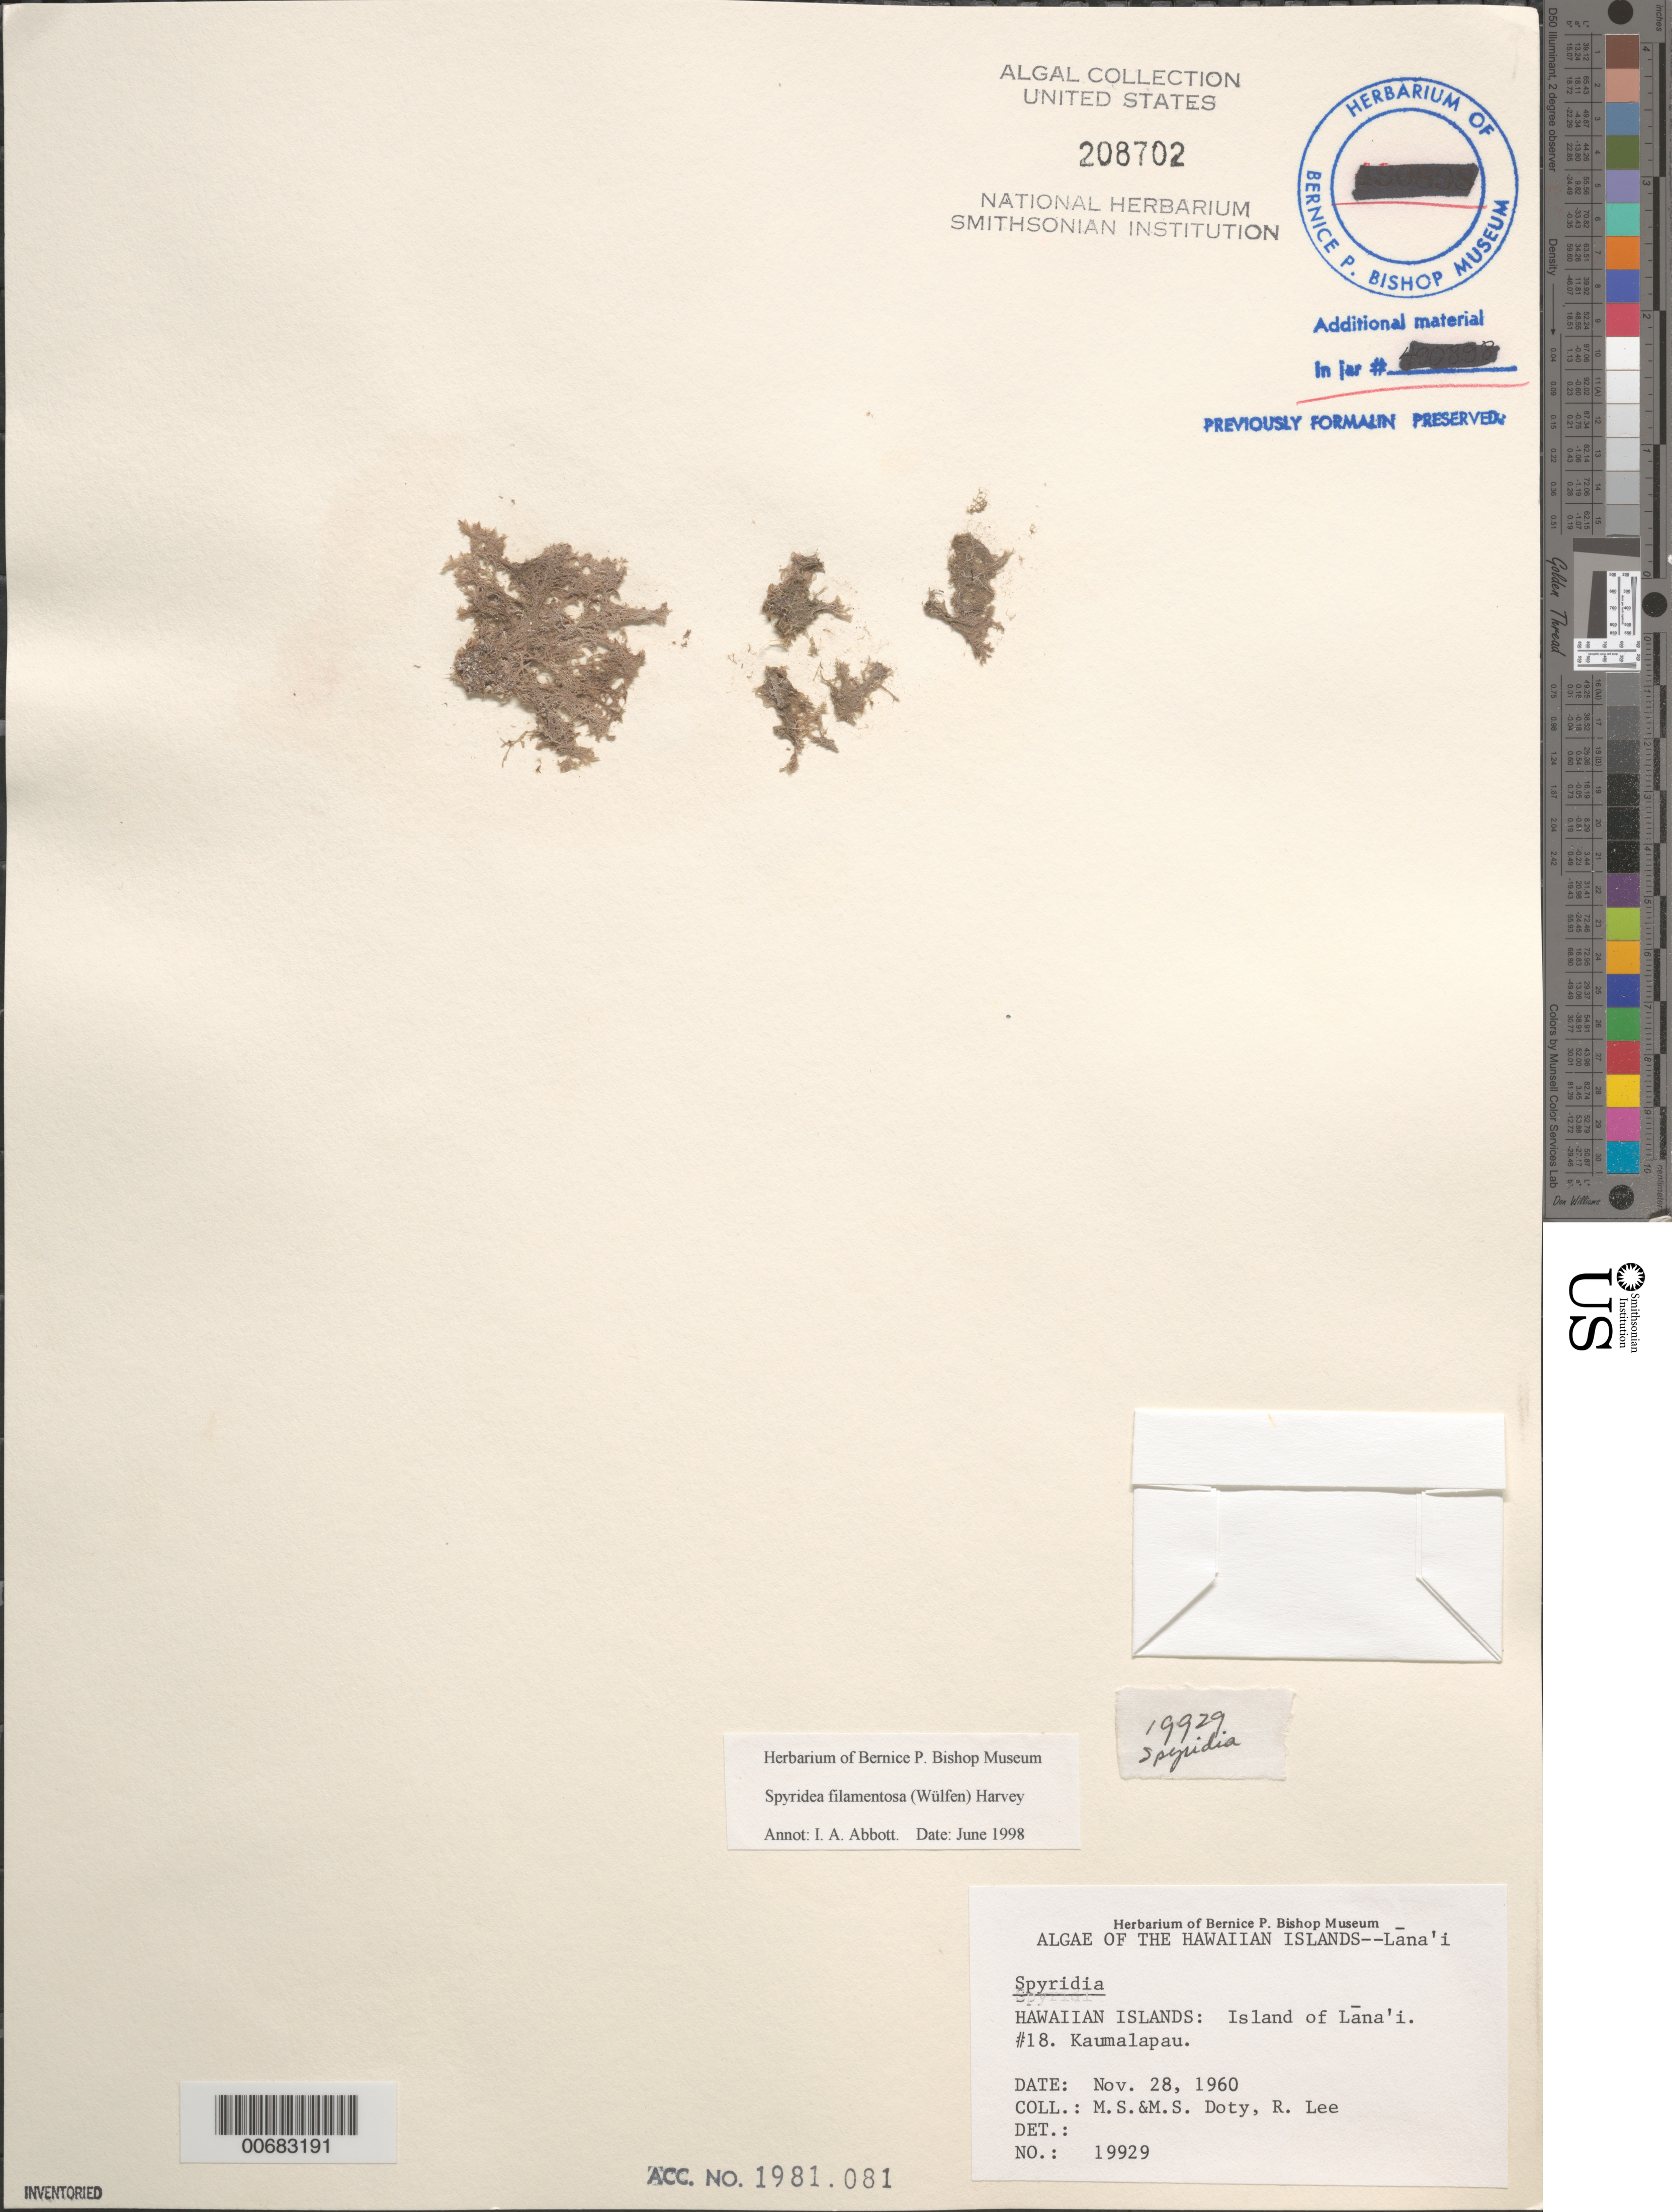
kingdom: Plantae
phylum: Rhodophyta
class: Florideophyceae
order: Ceramiales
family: Spyridiaceae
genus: Spyridia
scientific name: Spyridia filamentosa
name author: (Wulfen) Harv.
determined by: Abbott, Isabella A.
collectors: M. S. Doty, C. L. Doty & R. Lee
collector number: MSD 19929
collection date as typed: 28 Nov 1960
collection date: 1960-11-28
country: United States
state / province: Hawaii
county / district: Maui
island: Lana'i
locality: Kaumalapau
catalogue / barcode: US 208702